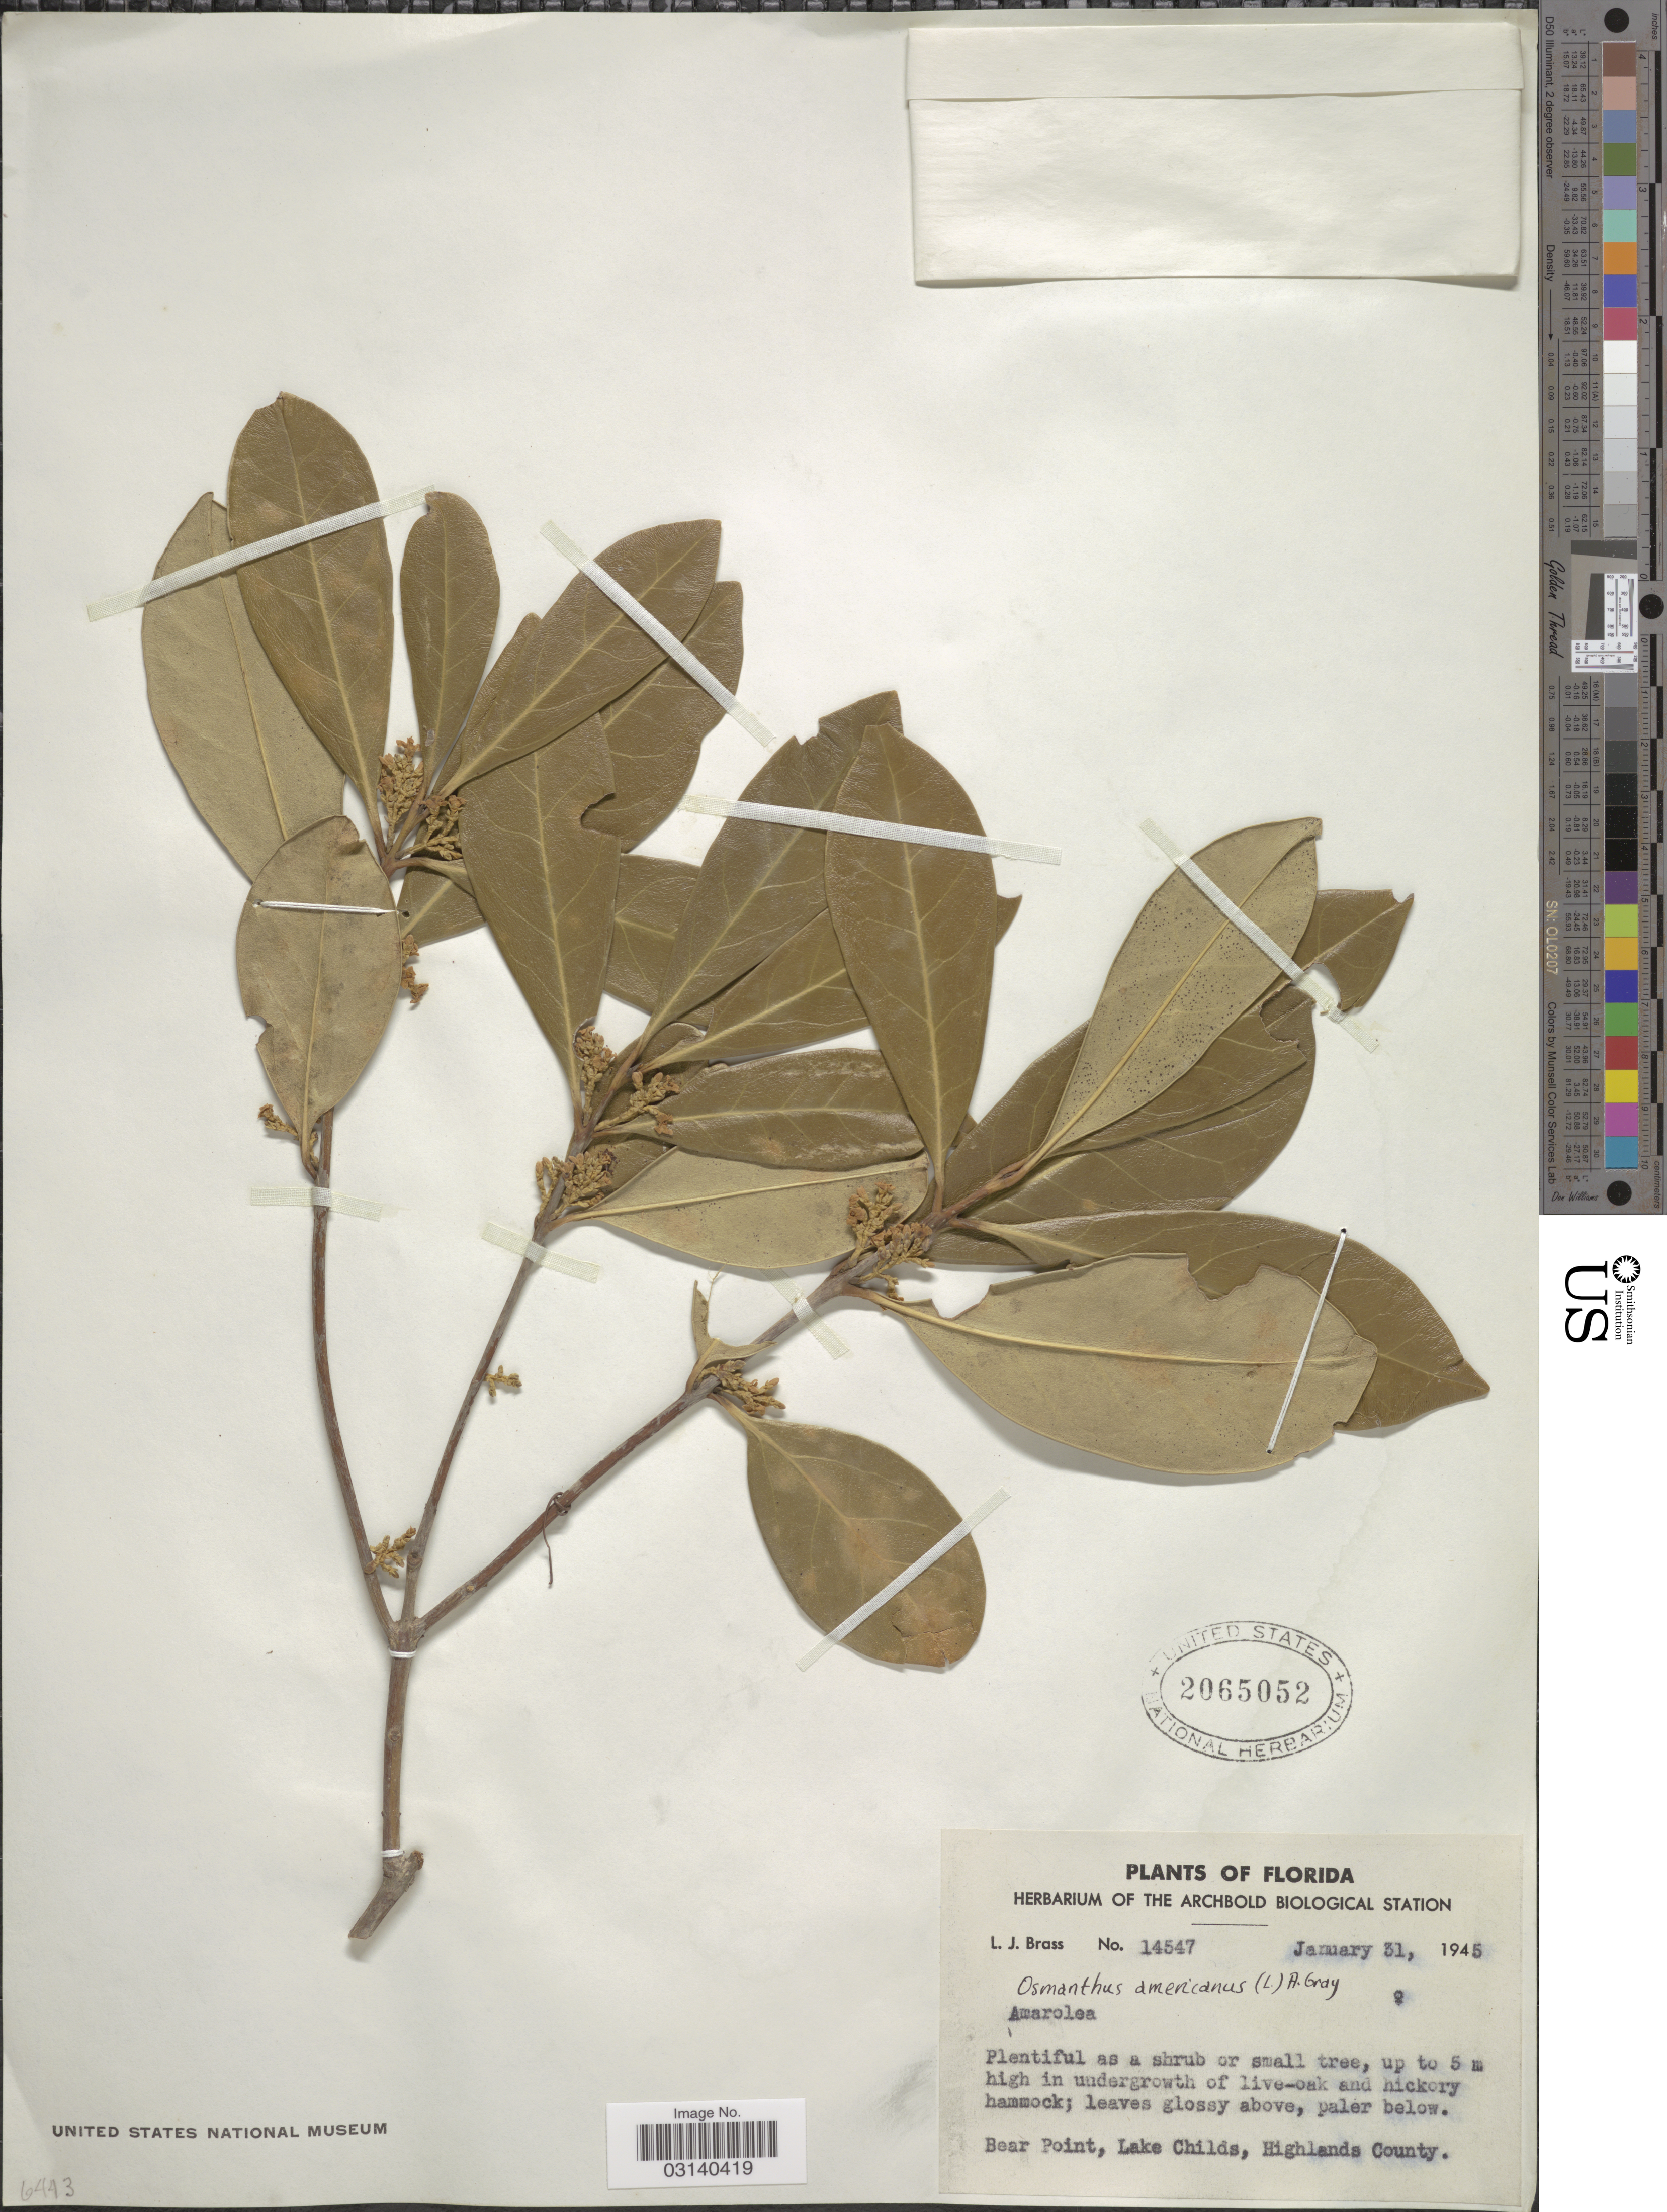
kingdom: Plantae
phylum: Tracheophyta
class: Magnoliopsida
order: Lamiales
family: Oleaceae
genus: Osmanthus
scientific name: Osmanthus americanus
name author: (L.) A. Gray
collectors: L. J. Brass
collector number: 14547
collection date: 1945-01-31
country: United States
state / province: Florida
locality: Bear Point, Lake Childs, Highlands County.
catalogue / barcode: US 2065052